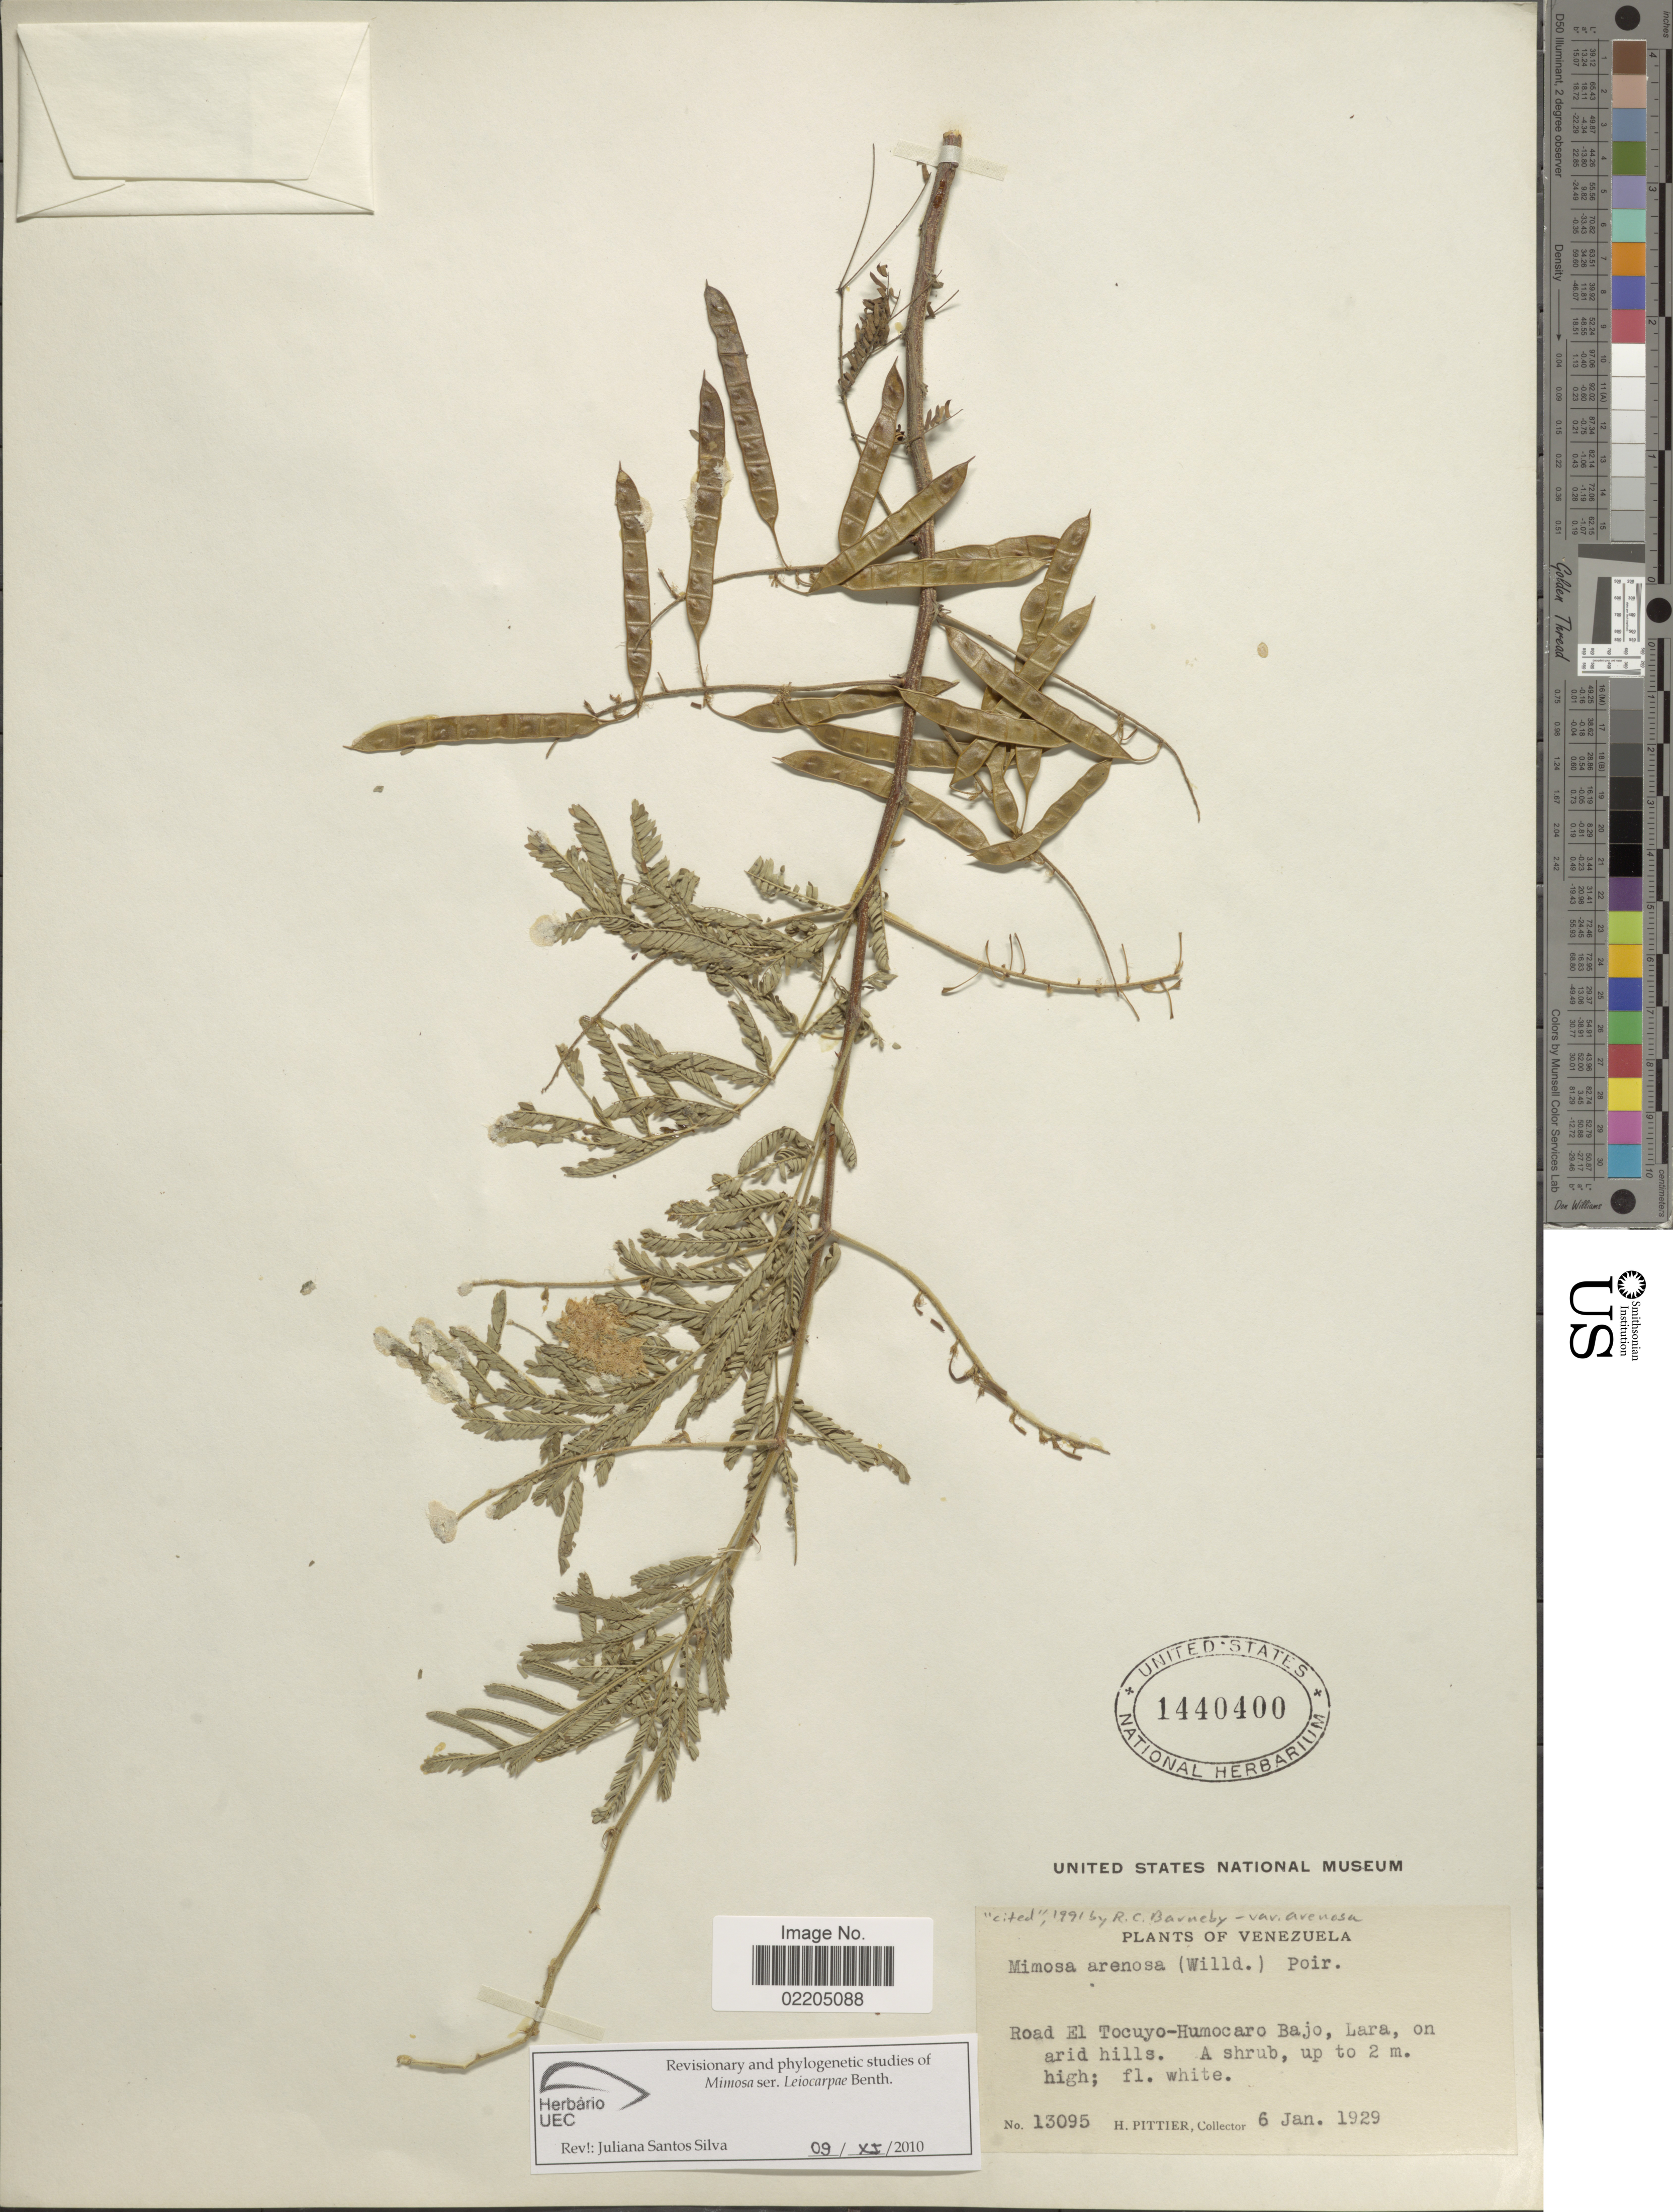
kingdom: Plantae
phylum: Tracheophyta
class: Magnoliopsida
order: Fabales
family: Fabaceae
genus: Mimosa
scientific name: Mimosa arenosa var. arenosa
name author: (Willd.) Poir.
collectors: H. F. Pittier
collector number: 13095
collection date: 1929-01-06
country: Venezuela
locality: Road El Tocuyo-Humocaro Bajo, Lara, on arid hills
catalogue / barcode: US 1440400